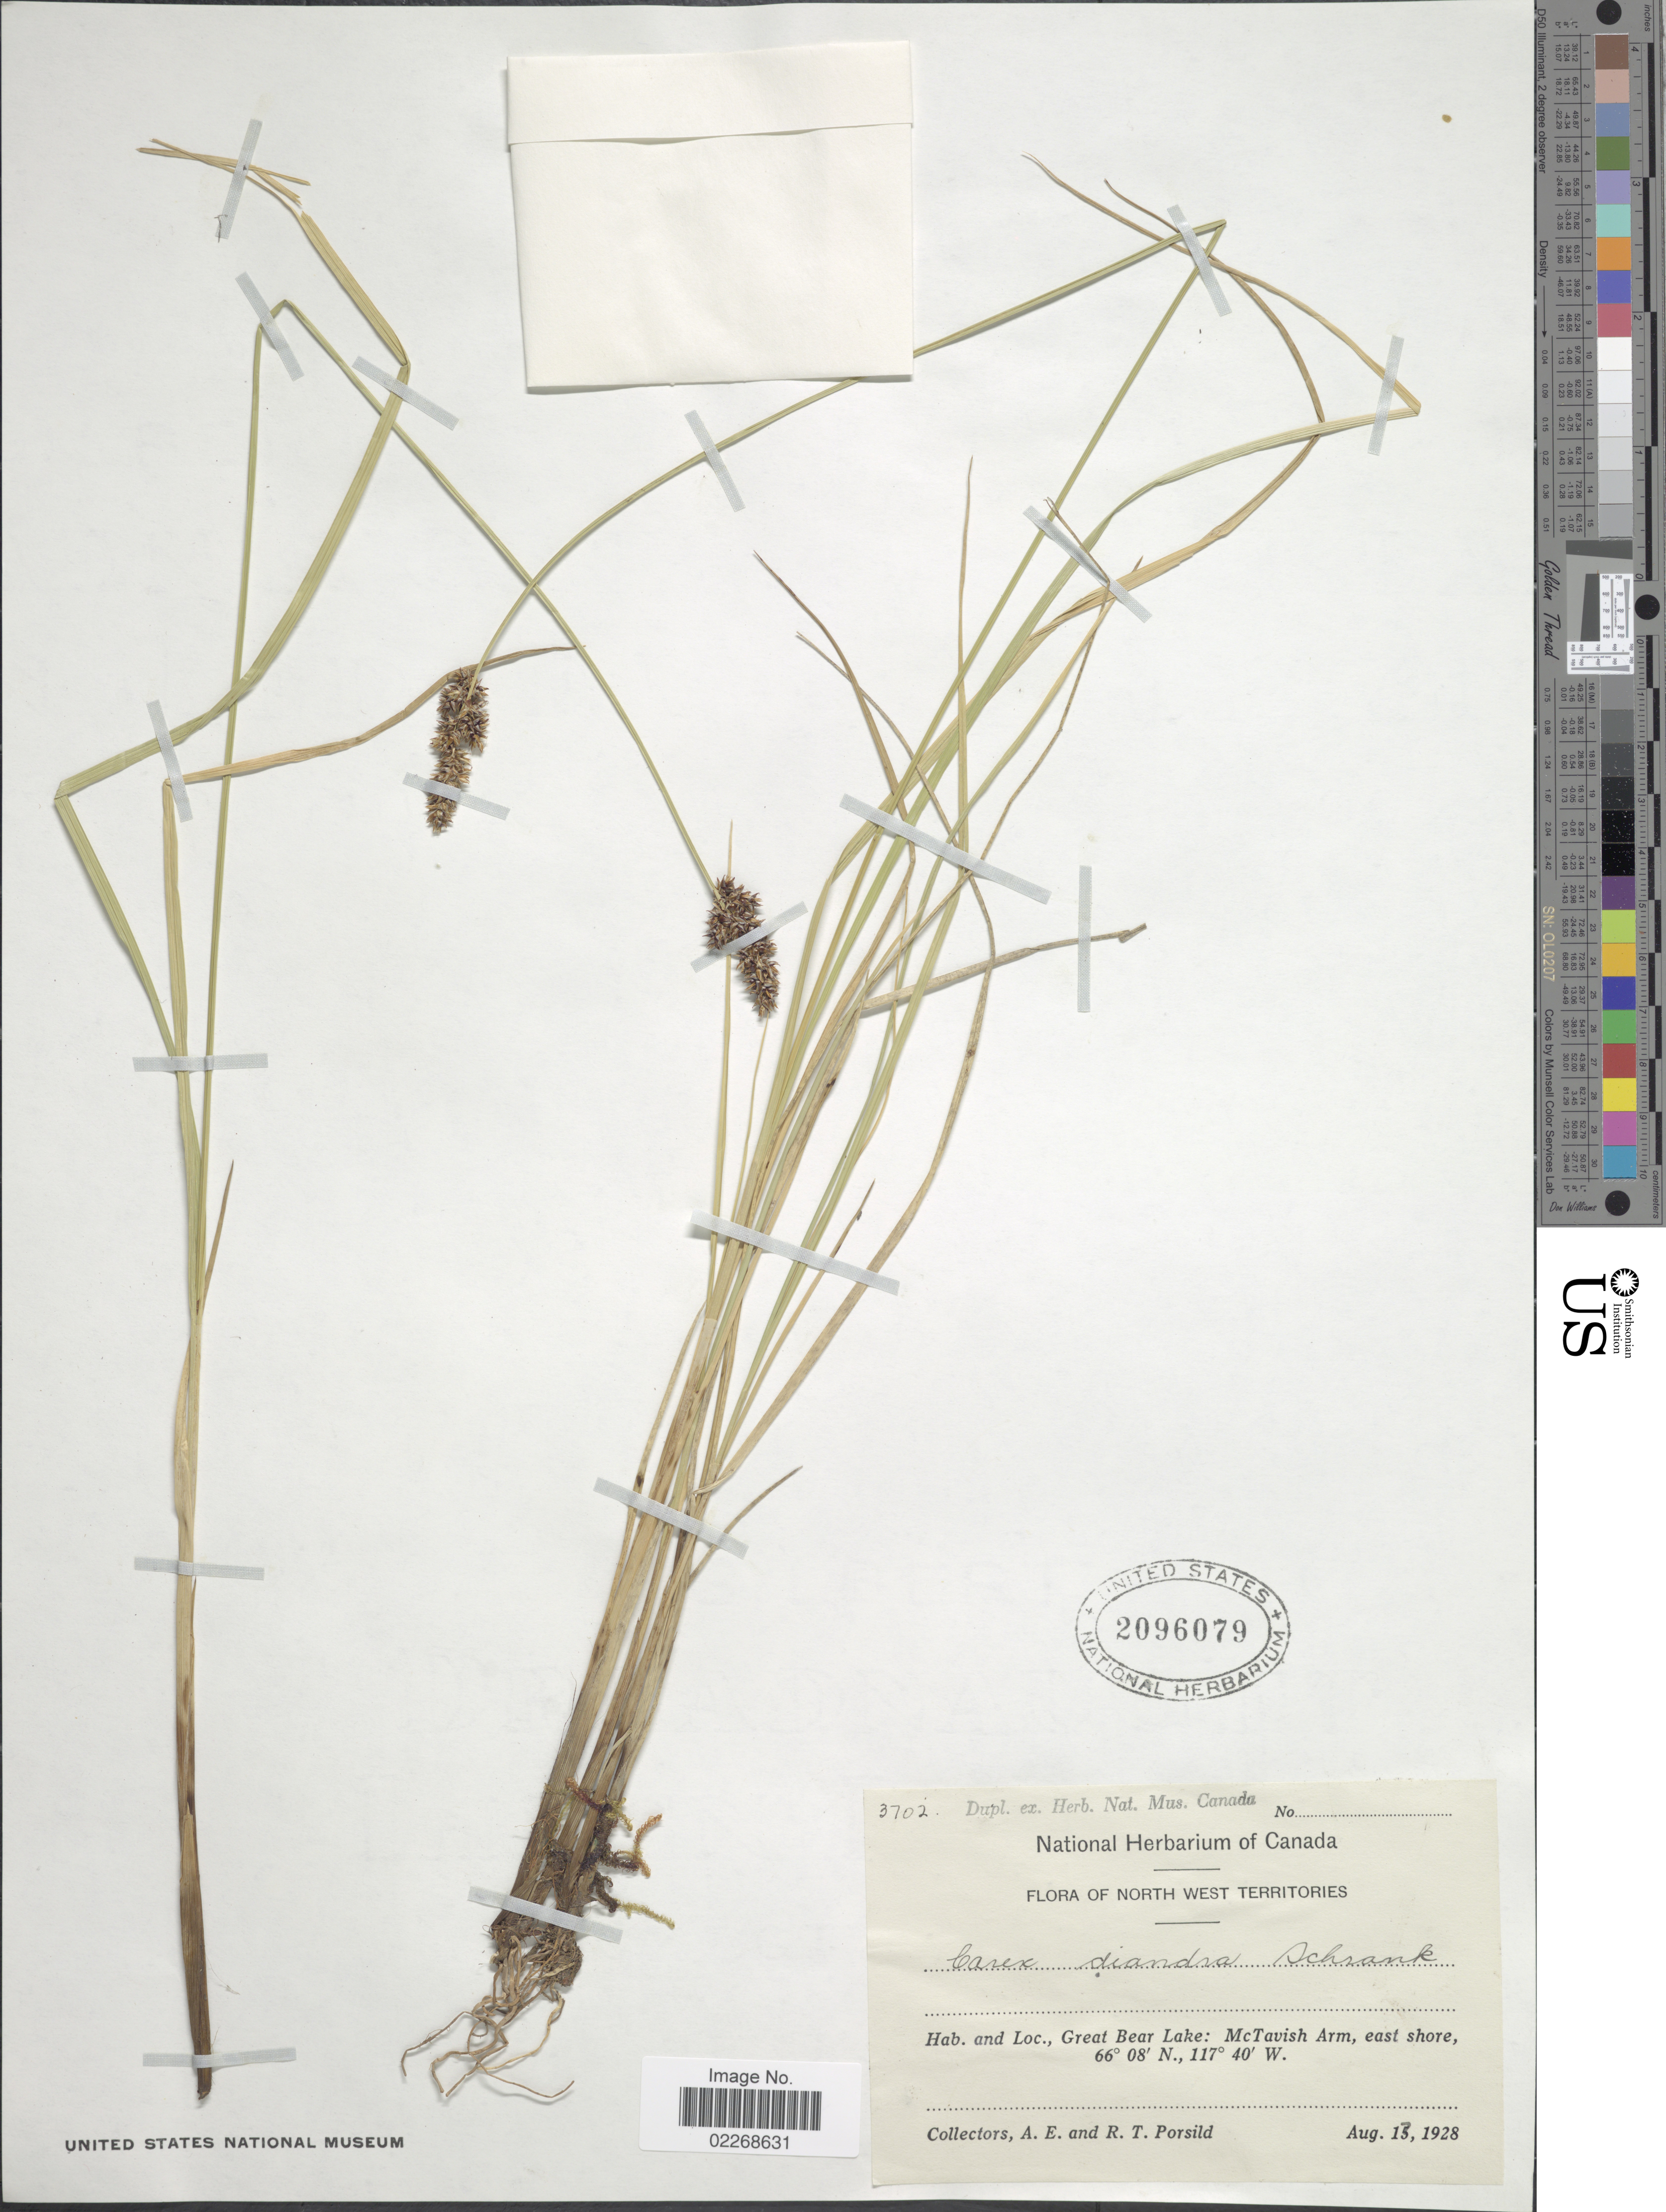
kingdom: Plantae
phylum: Tracheophyta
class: Liliopsida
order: Poales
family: Cyperaceae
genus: Carex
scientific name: Carex diandra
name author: Schrank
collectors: A. E. Porsild & R. T. Porsild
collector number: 3702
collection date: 1928-08-13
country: Canada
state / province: Northwest Territories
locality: Great Bear Lake: McTavish Arm, east shore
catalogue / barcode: US 2096079